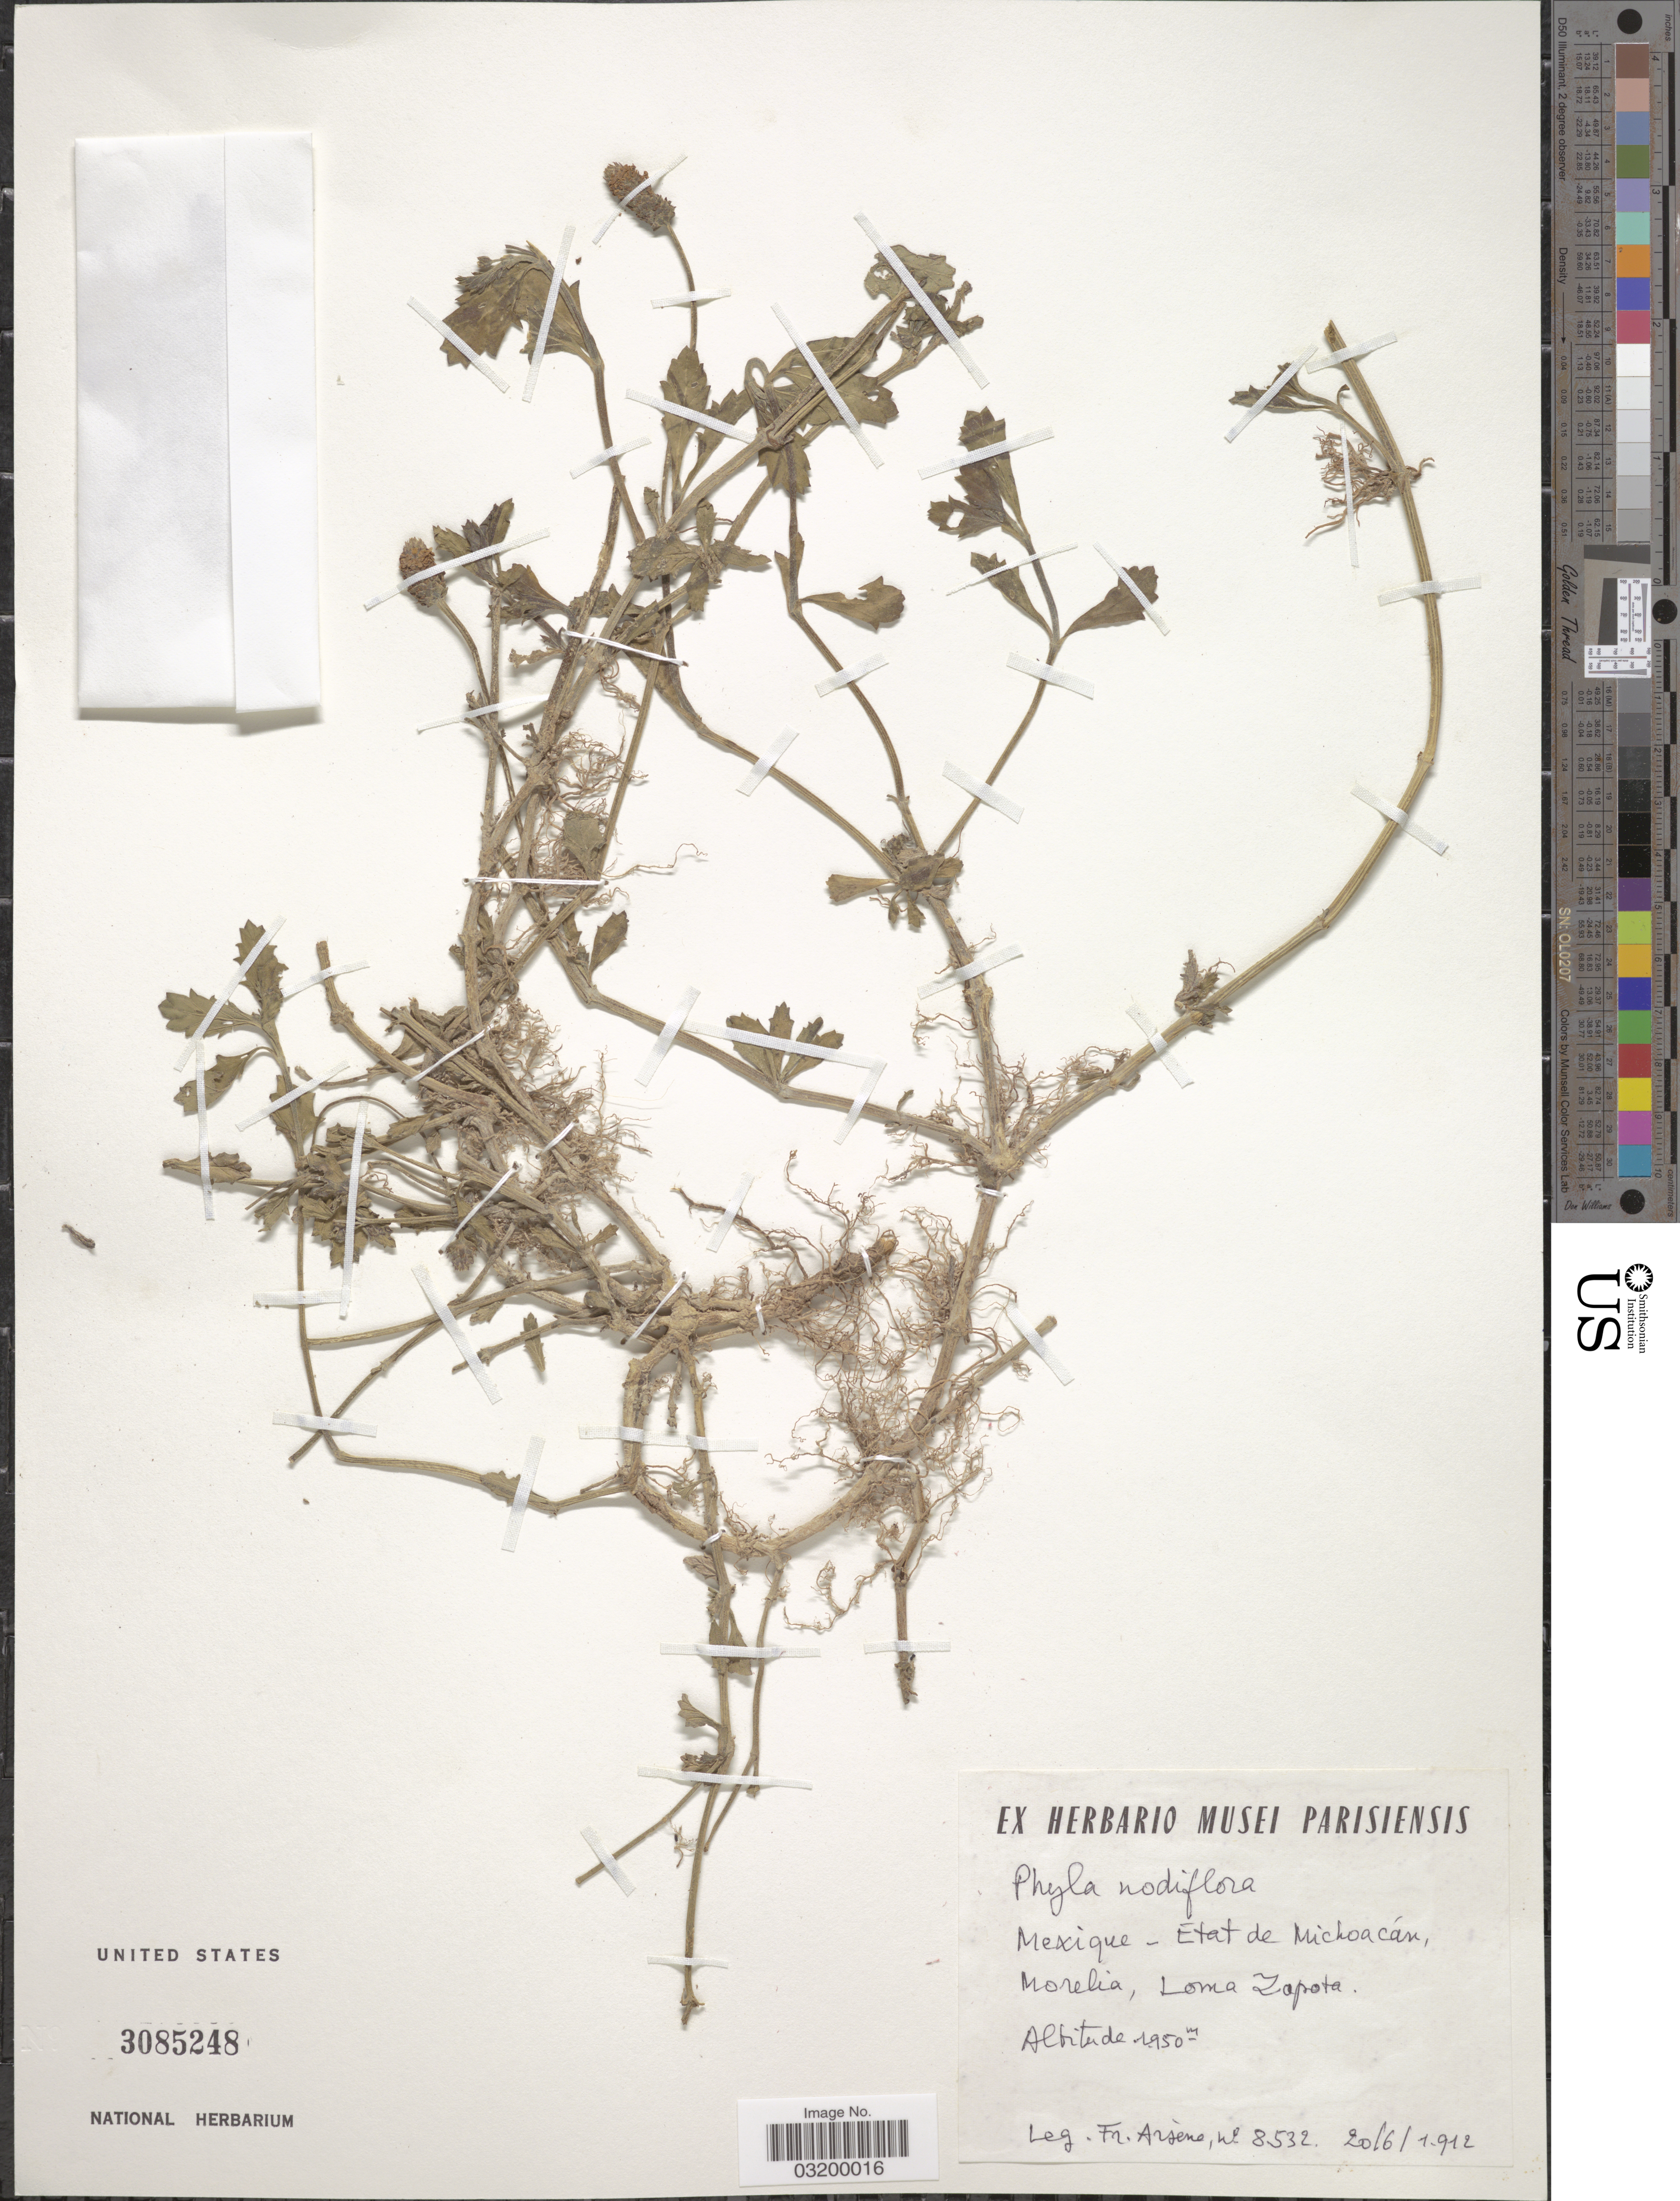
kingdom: Plantae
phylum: Tracheophyta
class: Magnoliopsida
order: Lamiales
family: Verbenaceae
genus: Phyla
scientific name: Phyla nodiflora var. nodiflora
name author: (L.) Greene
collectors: F. Arsène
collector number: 8532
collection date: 1912-06-20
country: Mexico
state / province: Michoacán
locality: Morelia, Loma Zapota.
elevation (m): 1950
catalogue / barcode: US 3085248